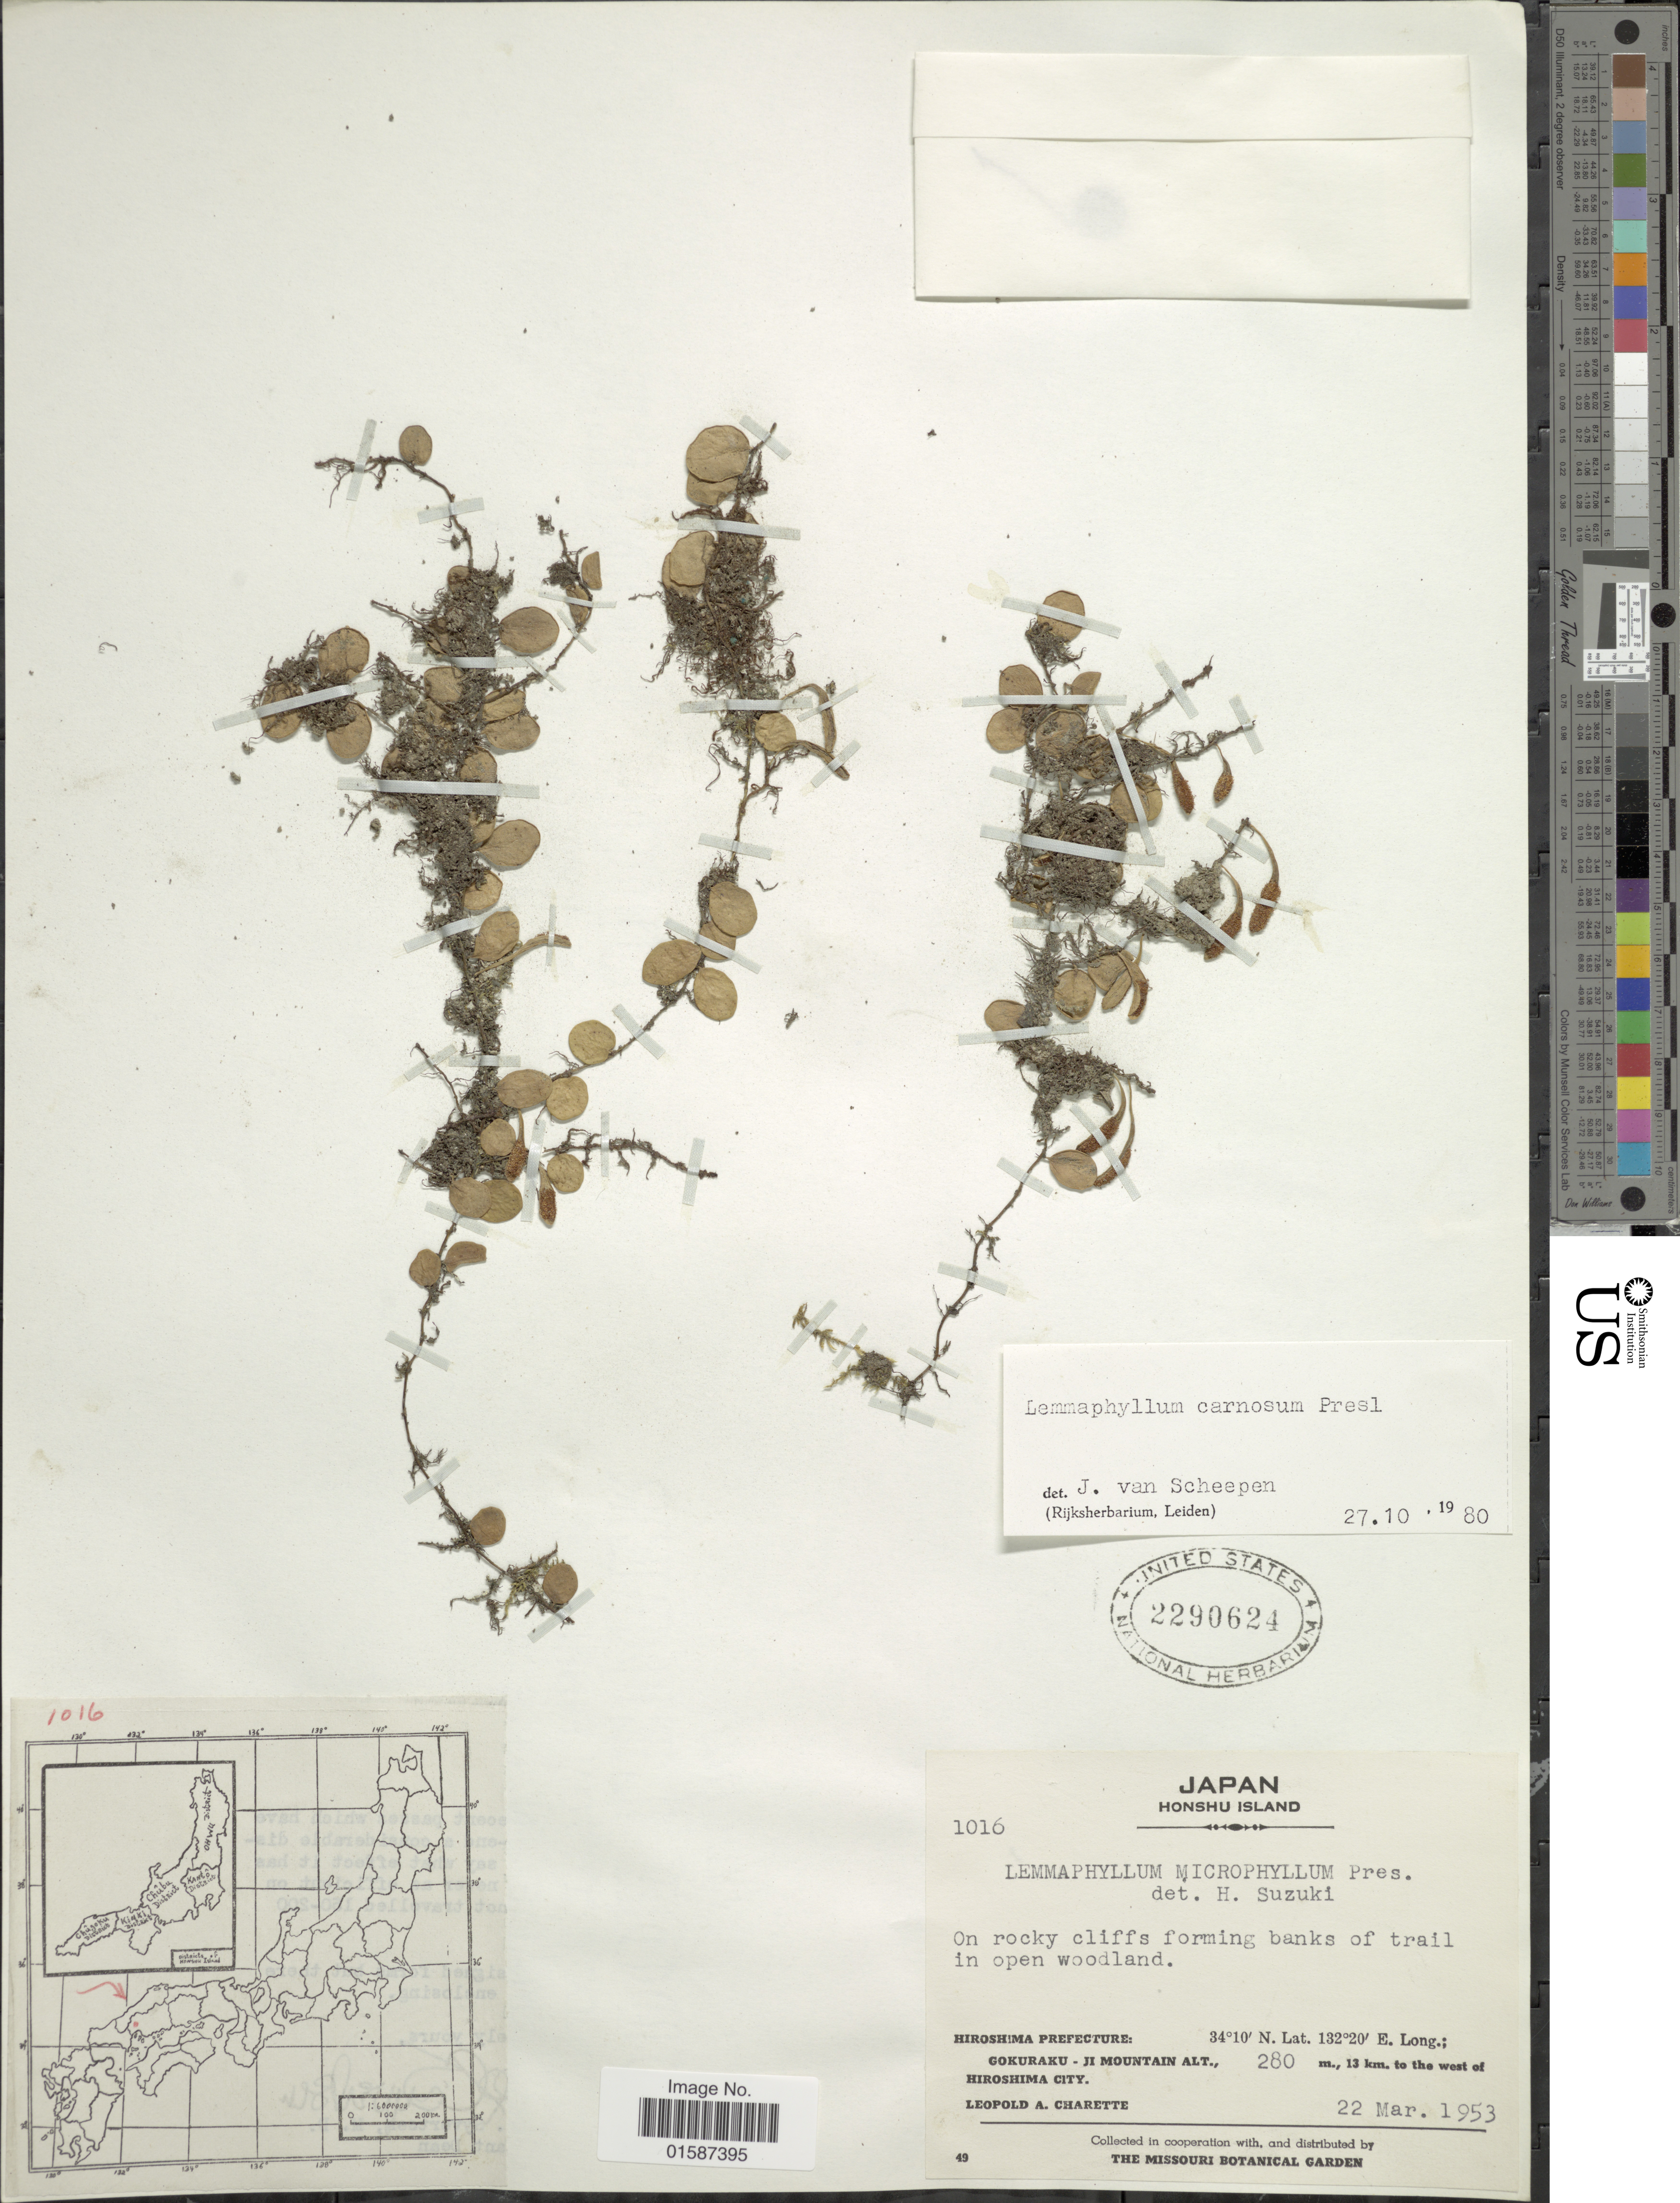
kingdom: Plantae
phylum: Tracheophyta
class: Polypodiopsida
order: Polypodiales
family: Polypodiaceae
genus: Lemmaphyllum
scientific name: Lemmaphyllum microphyllum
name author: C. Presl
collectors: L. A. Charette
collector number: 1016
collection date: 1953-03-22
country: Japan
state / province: Hirosima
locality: Honshu Island, Hiroshima Prefecture, Gokuraku- Ji Mountain, 23 km. to the west of Hiroshima City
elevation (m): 280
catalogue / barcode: US 2290624